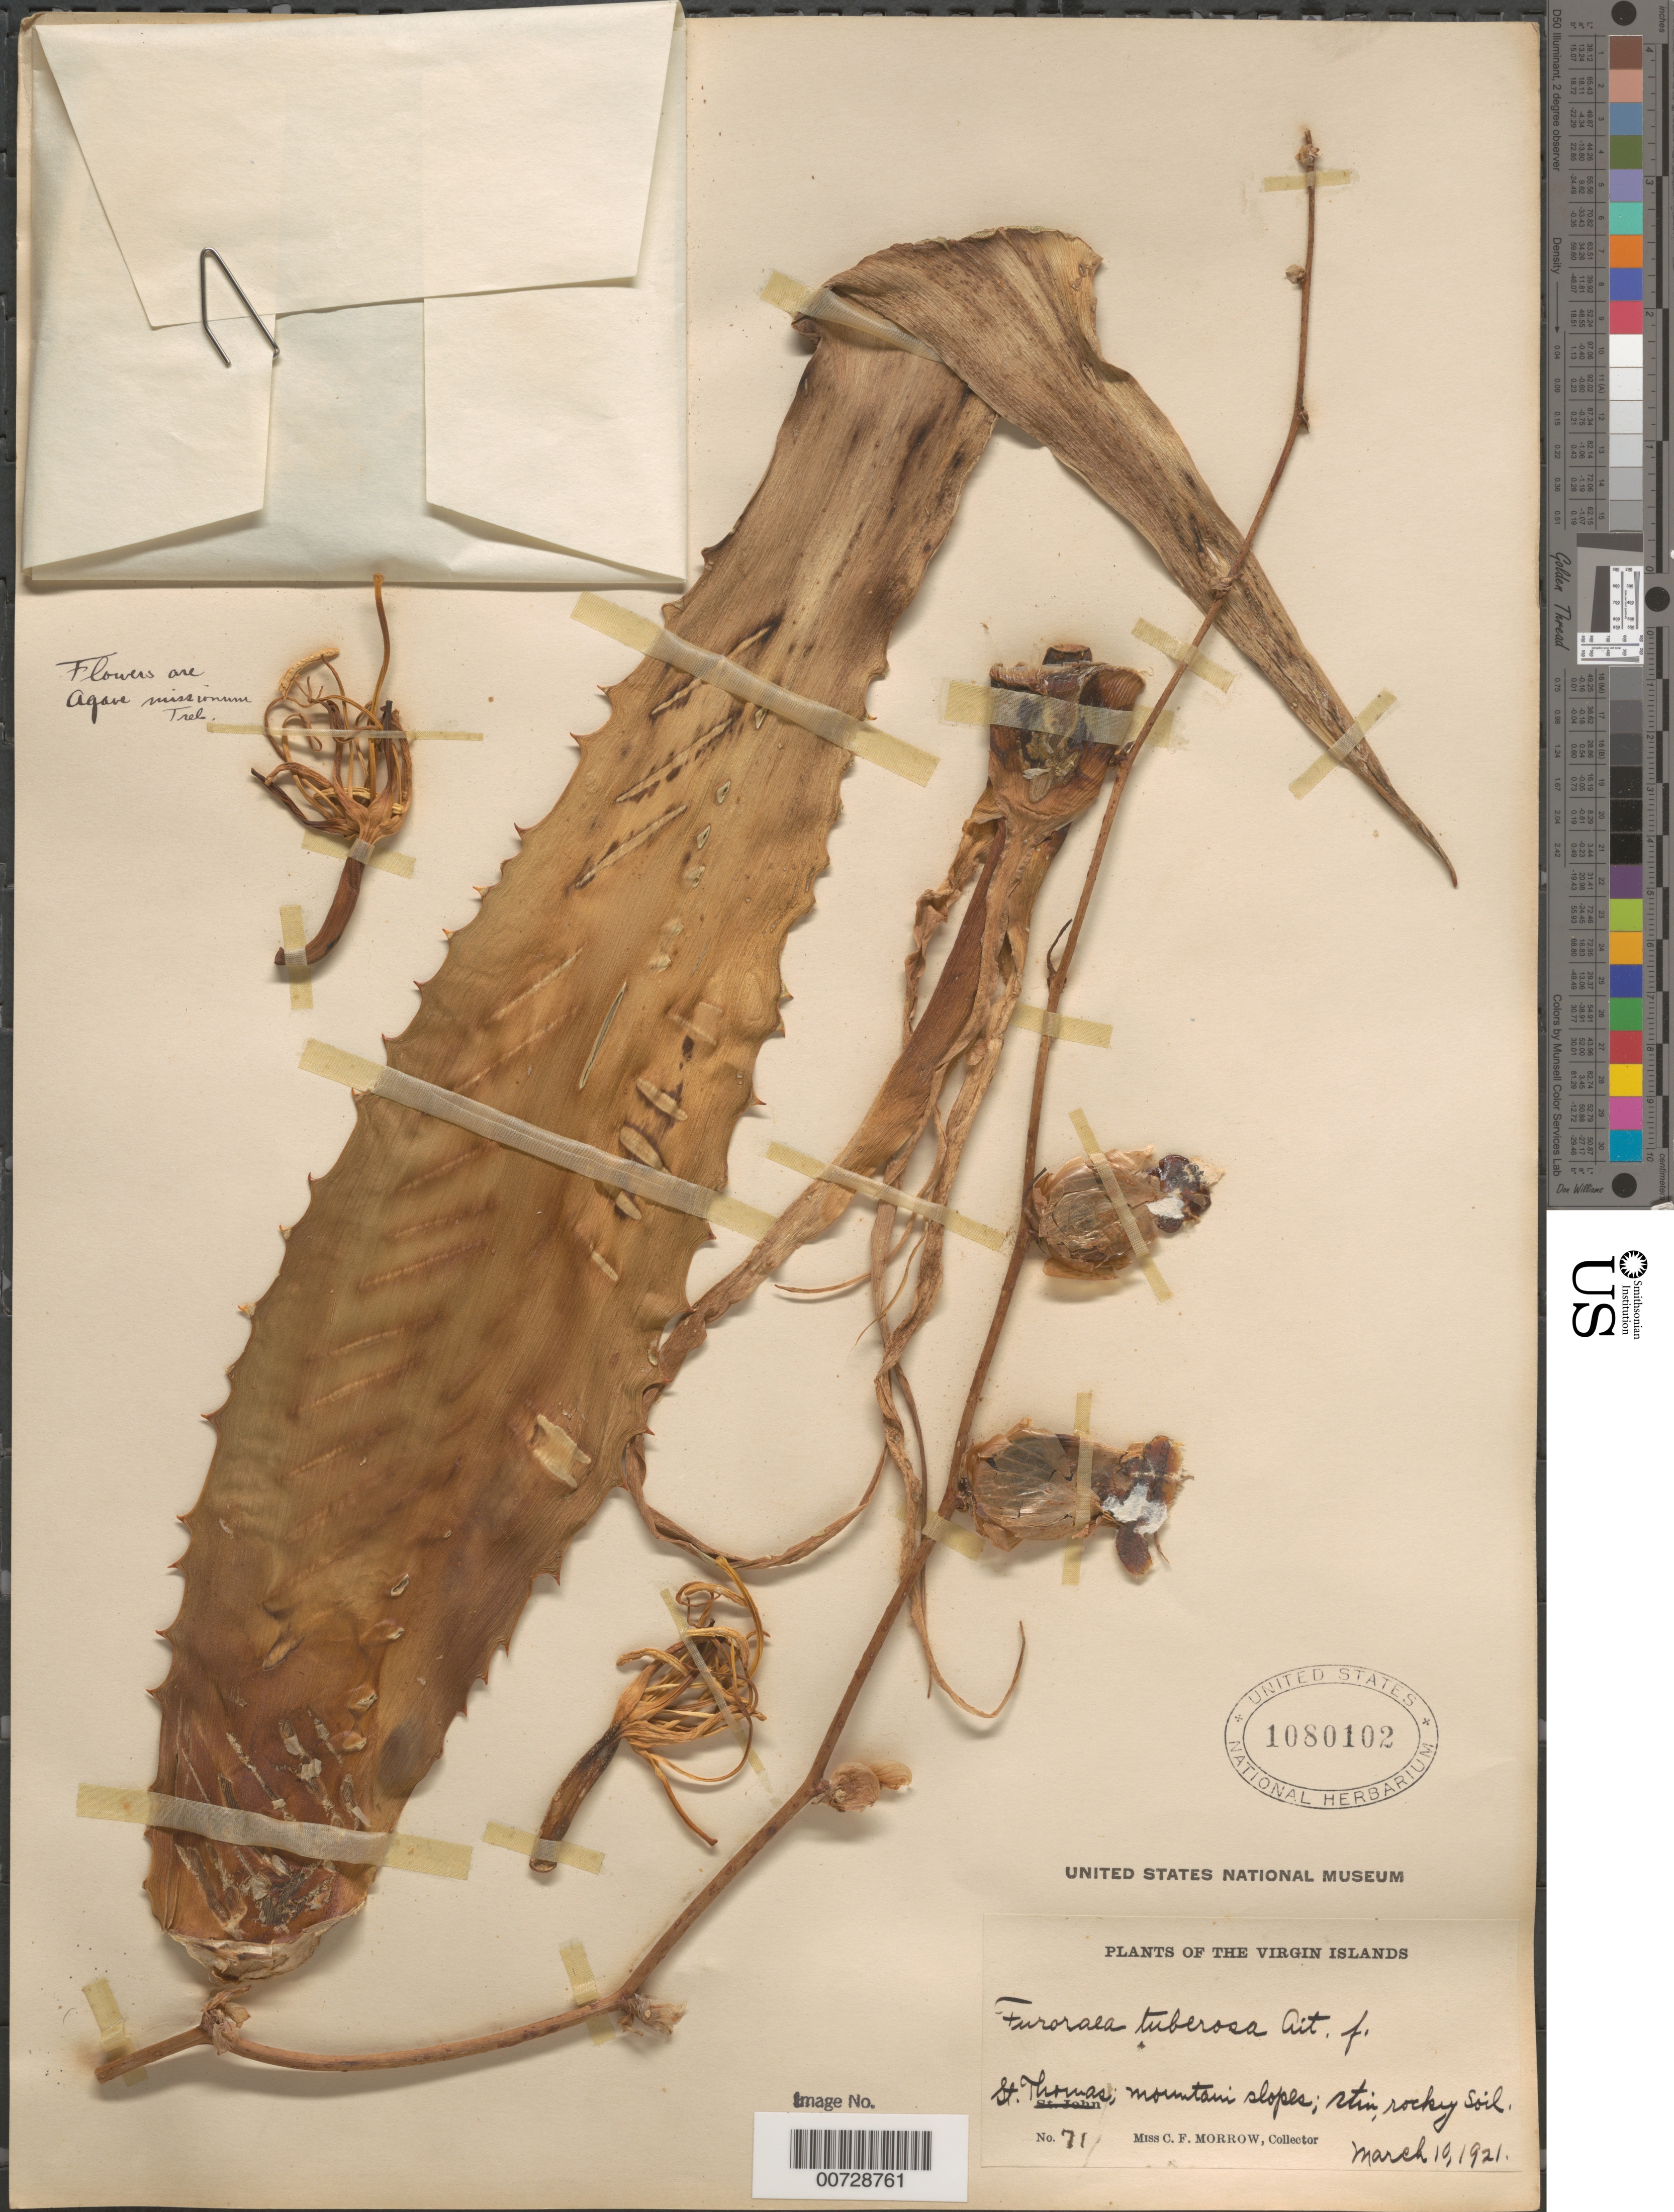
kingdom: Plantae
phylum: Tracheophyta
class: Liliopsida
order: Asparagales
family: Asparagaceae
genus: Furcraea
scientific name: Furcraea tuberosa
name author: (Mill.) W.T. Aiton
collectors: C. Morrow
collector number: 71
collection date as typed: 10 Mar 1921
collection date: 1921-03-10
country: U.S. Virgin Islands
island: St. Thomas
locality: Mountain slopes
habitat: Mountain slopes; rocky soil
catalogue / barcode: US 1080102